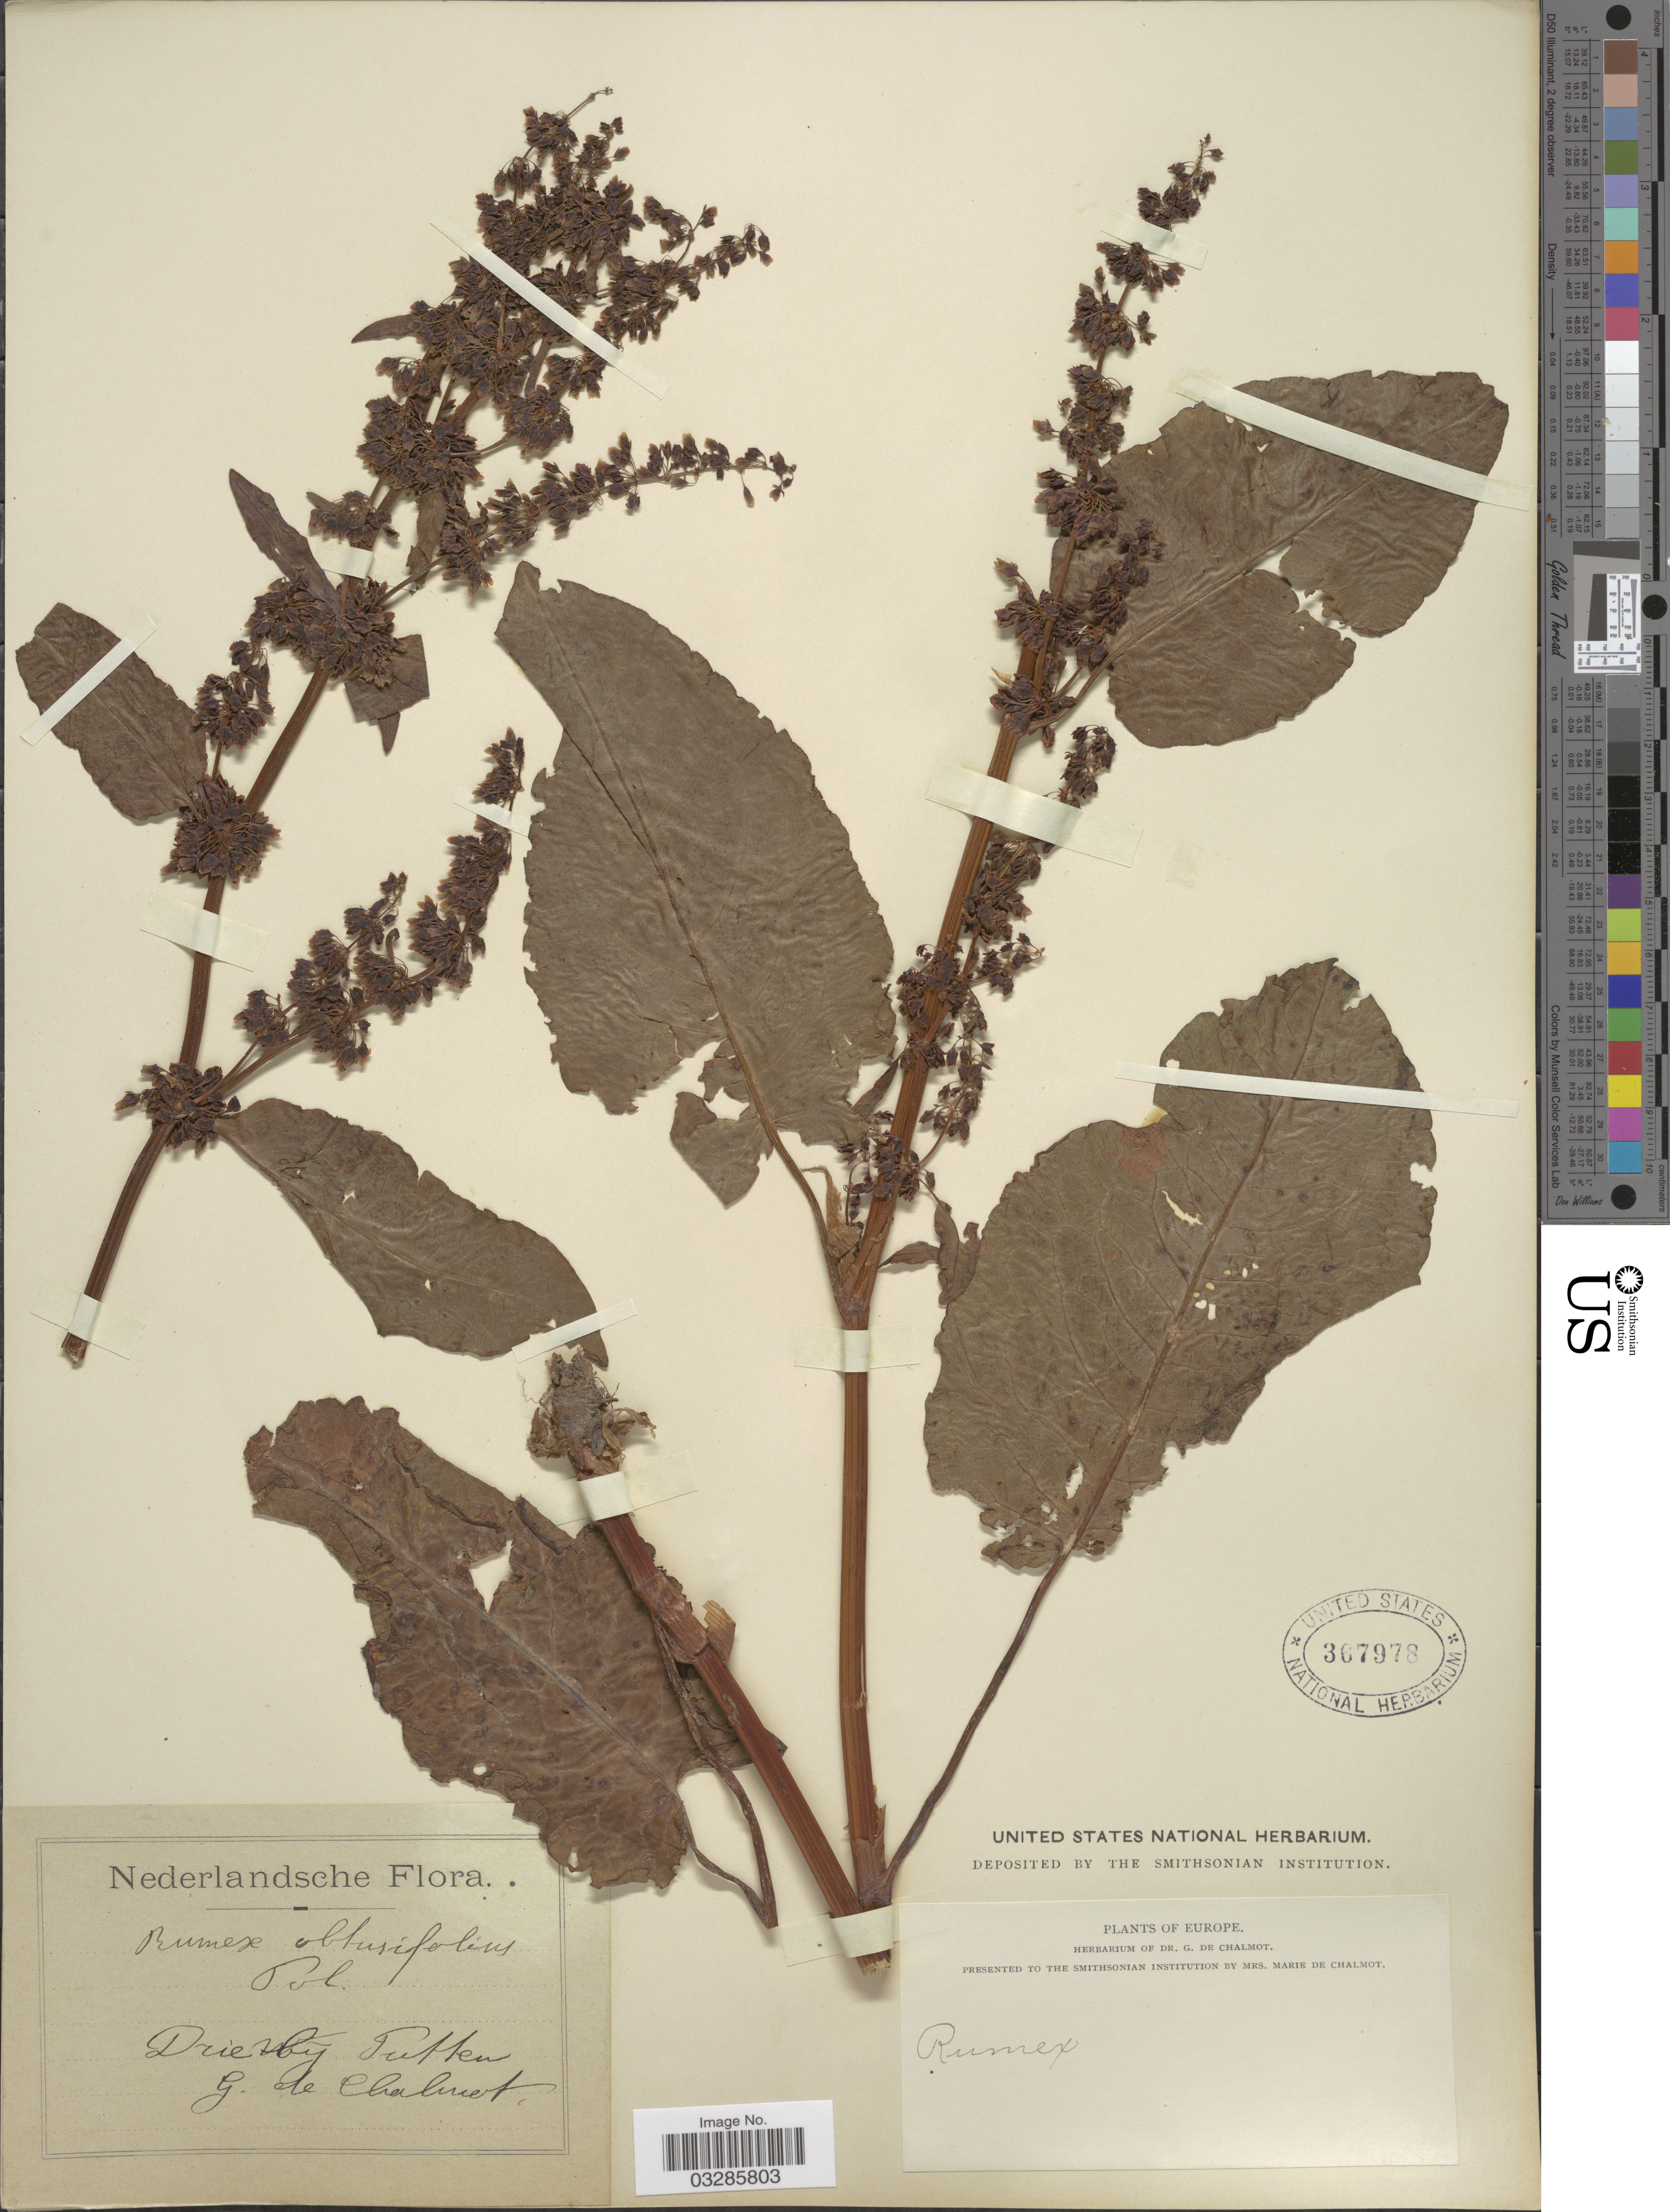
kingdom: Plantae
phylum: Tracheophyta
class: Magnoliopsida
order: Caryophyllales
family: Polygonaceae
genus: Rumex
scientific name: Rumex obtusifolius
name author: L.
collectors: G. de Chalmot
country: Netherlands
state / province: Gelderland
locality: Drie bij Putten.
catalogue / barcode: US 367978